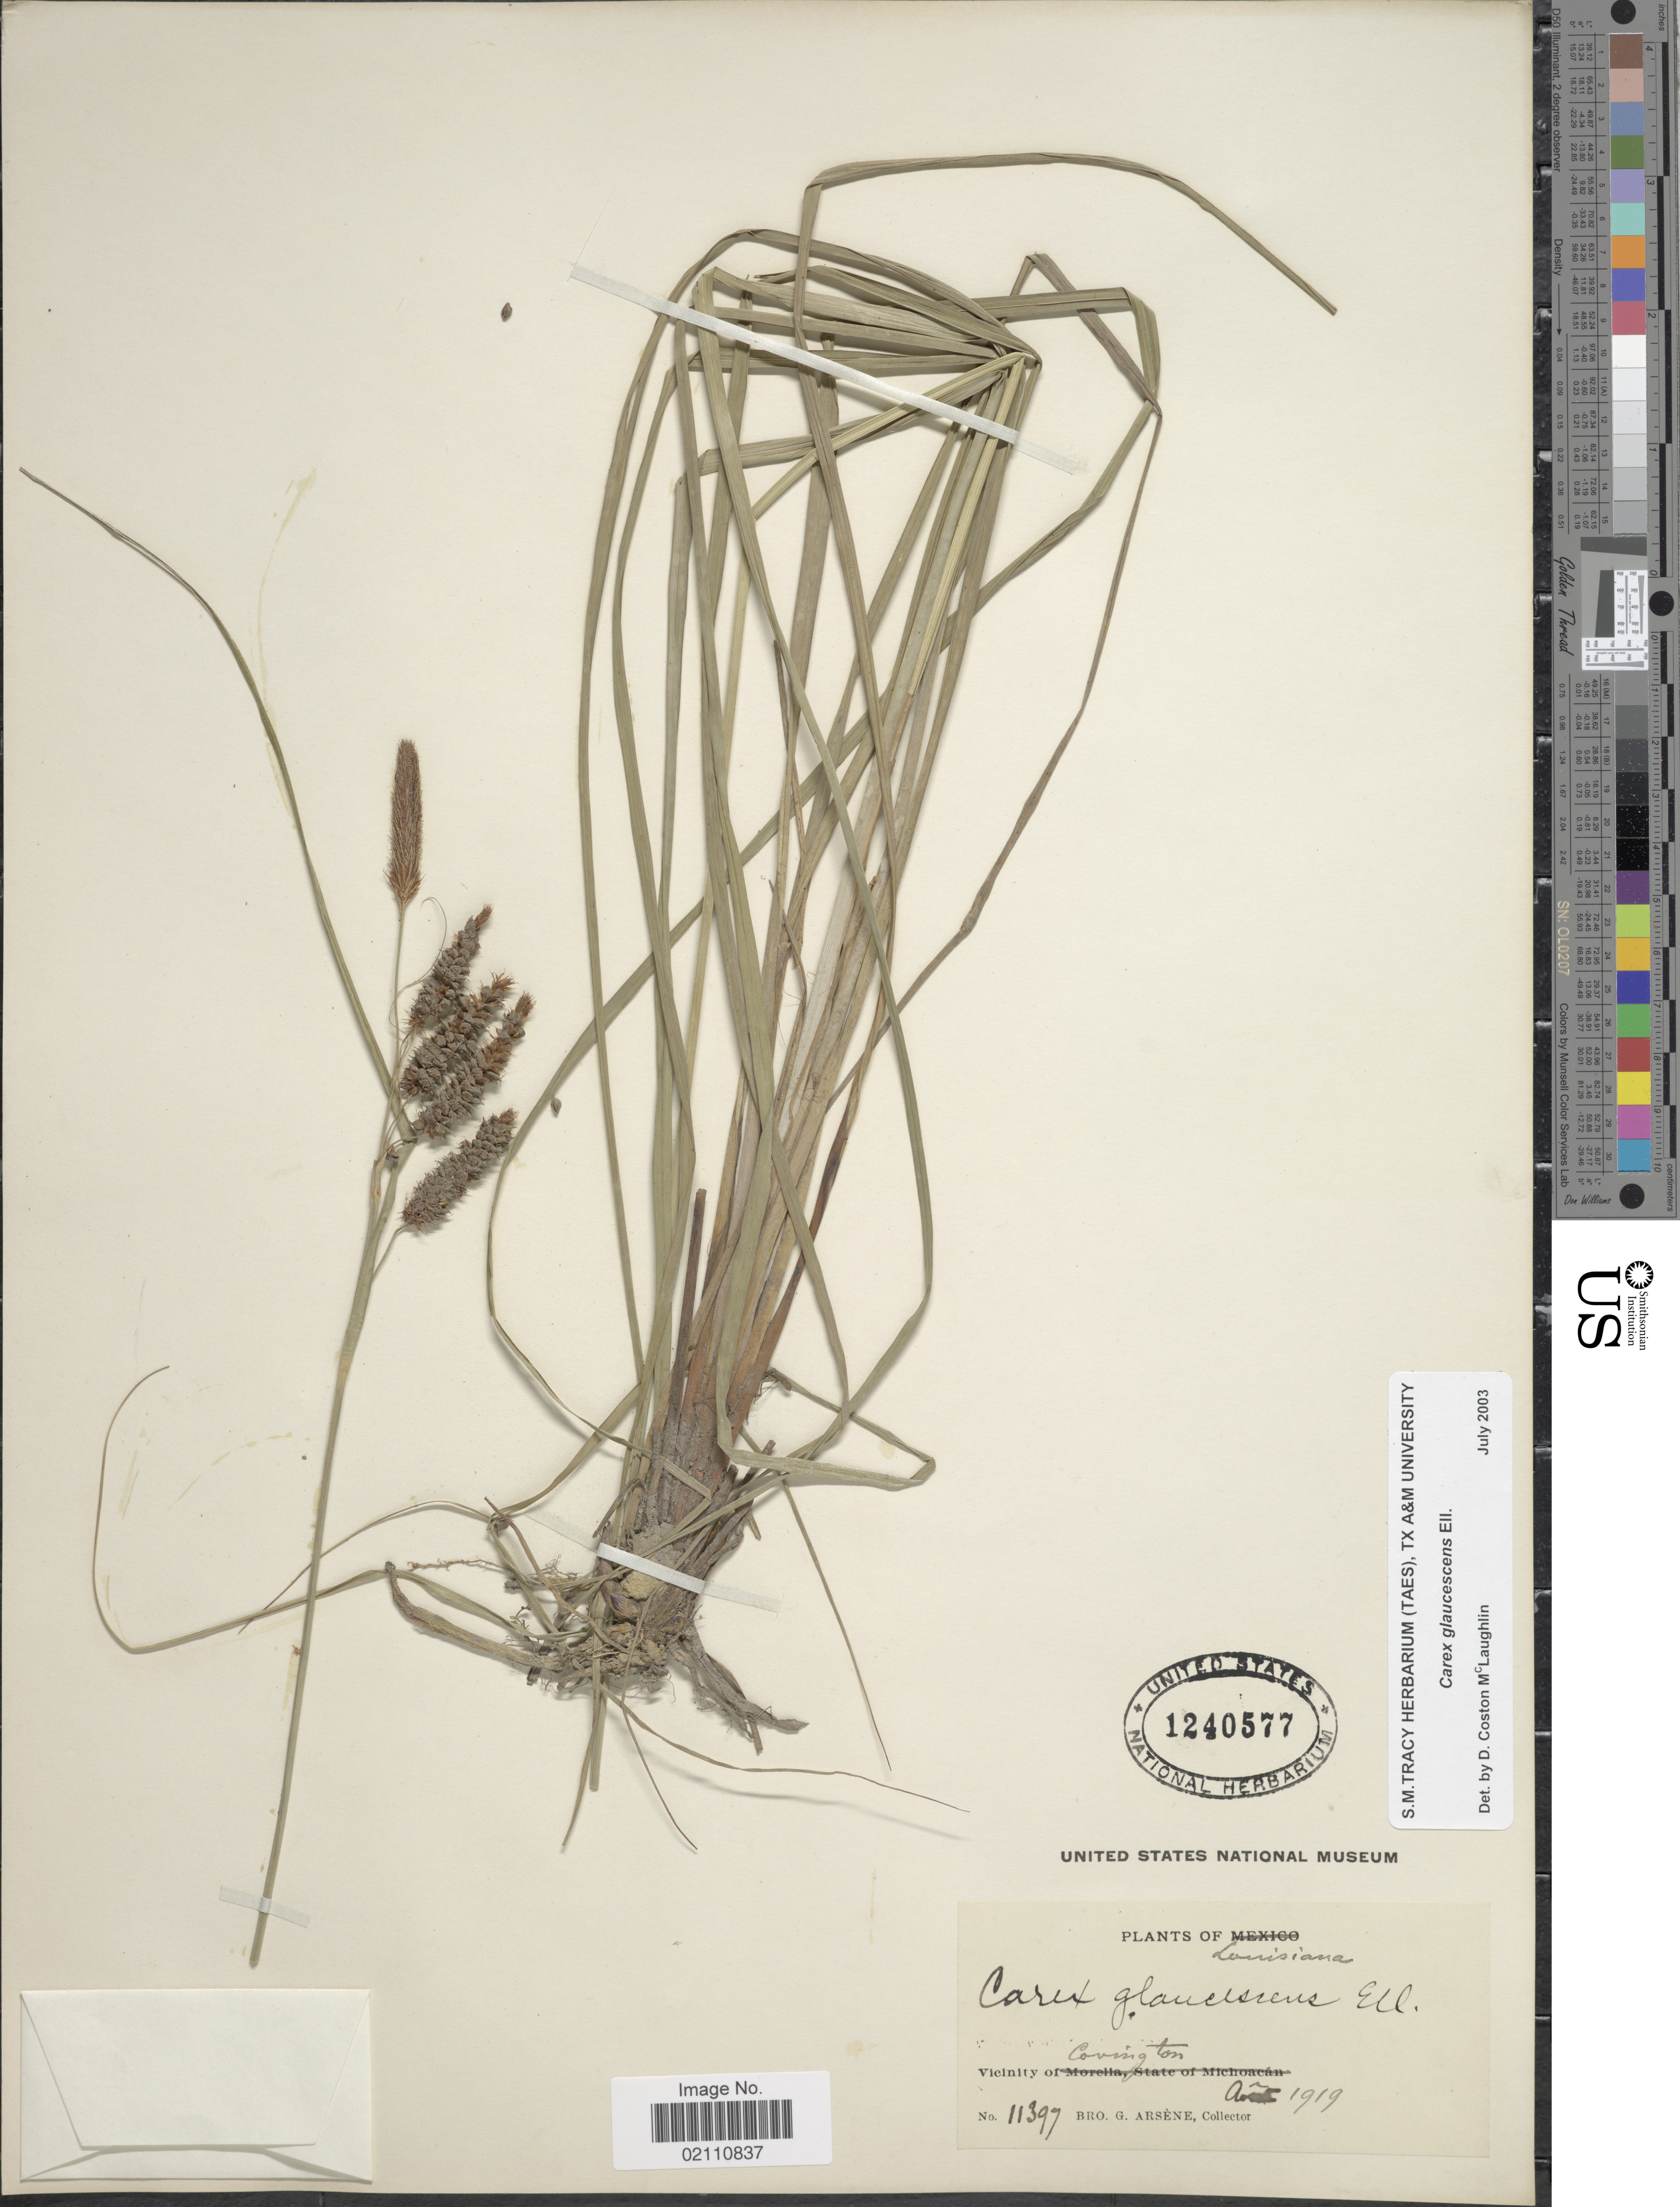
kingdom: Plantae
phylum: Tracheophyta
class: Liliopsida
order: Poales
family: Cyperaceae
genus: Carex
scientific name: Carex glaucescens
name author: Elliott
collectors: Bro. G. Arsène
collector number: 11397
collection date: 1919-08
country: United States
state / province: Louisiana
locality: Vicinity of Covington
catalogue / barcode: US 1240577